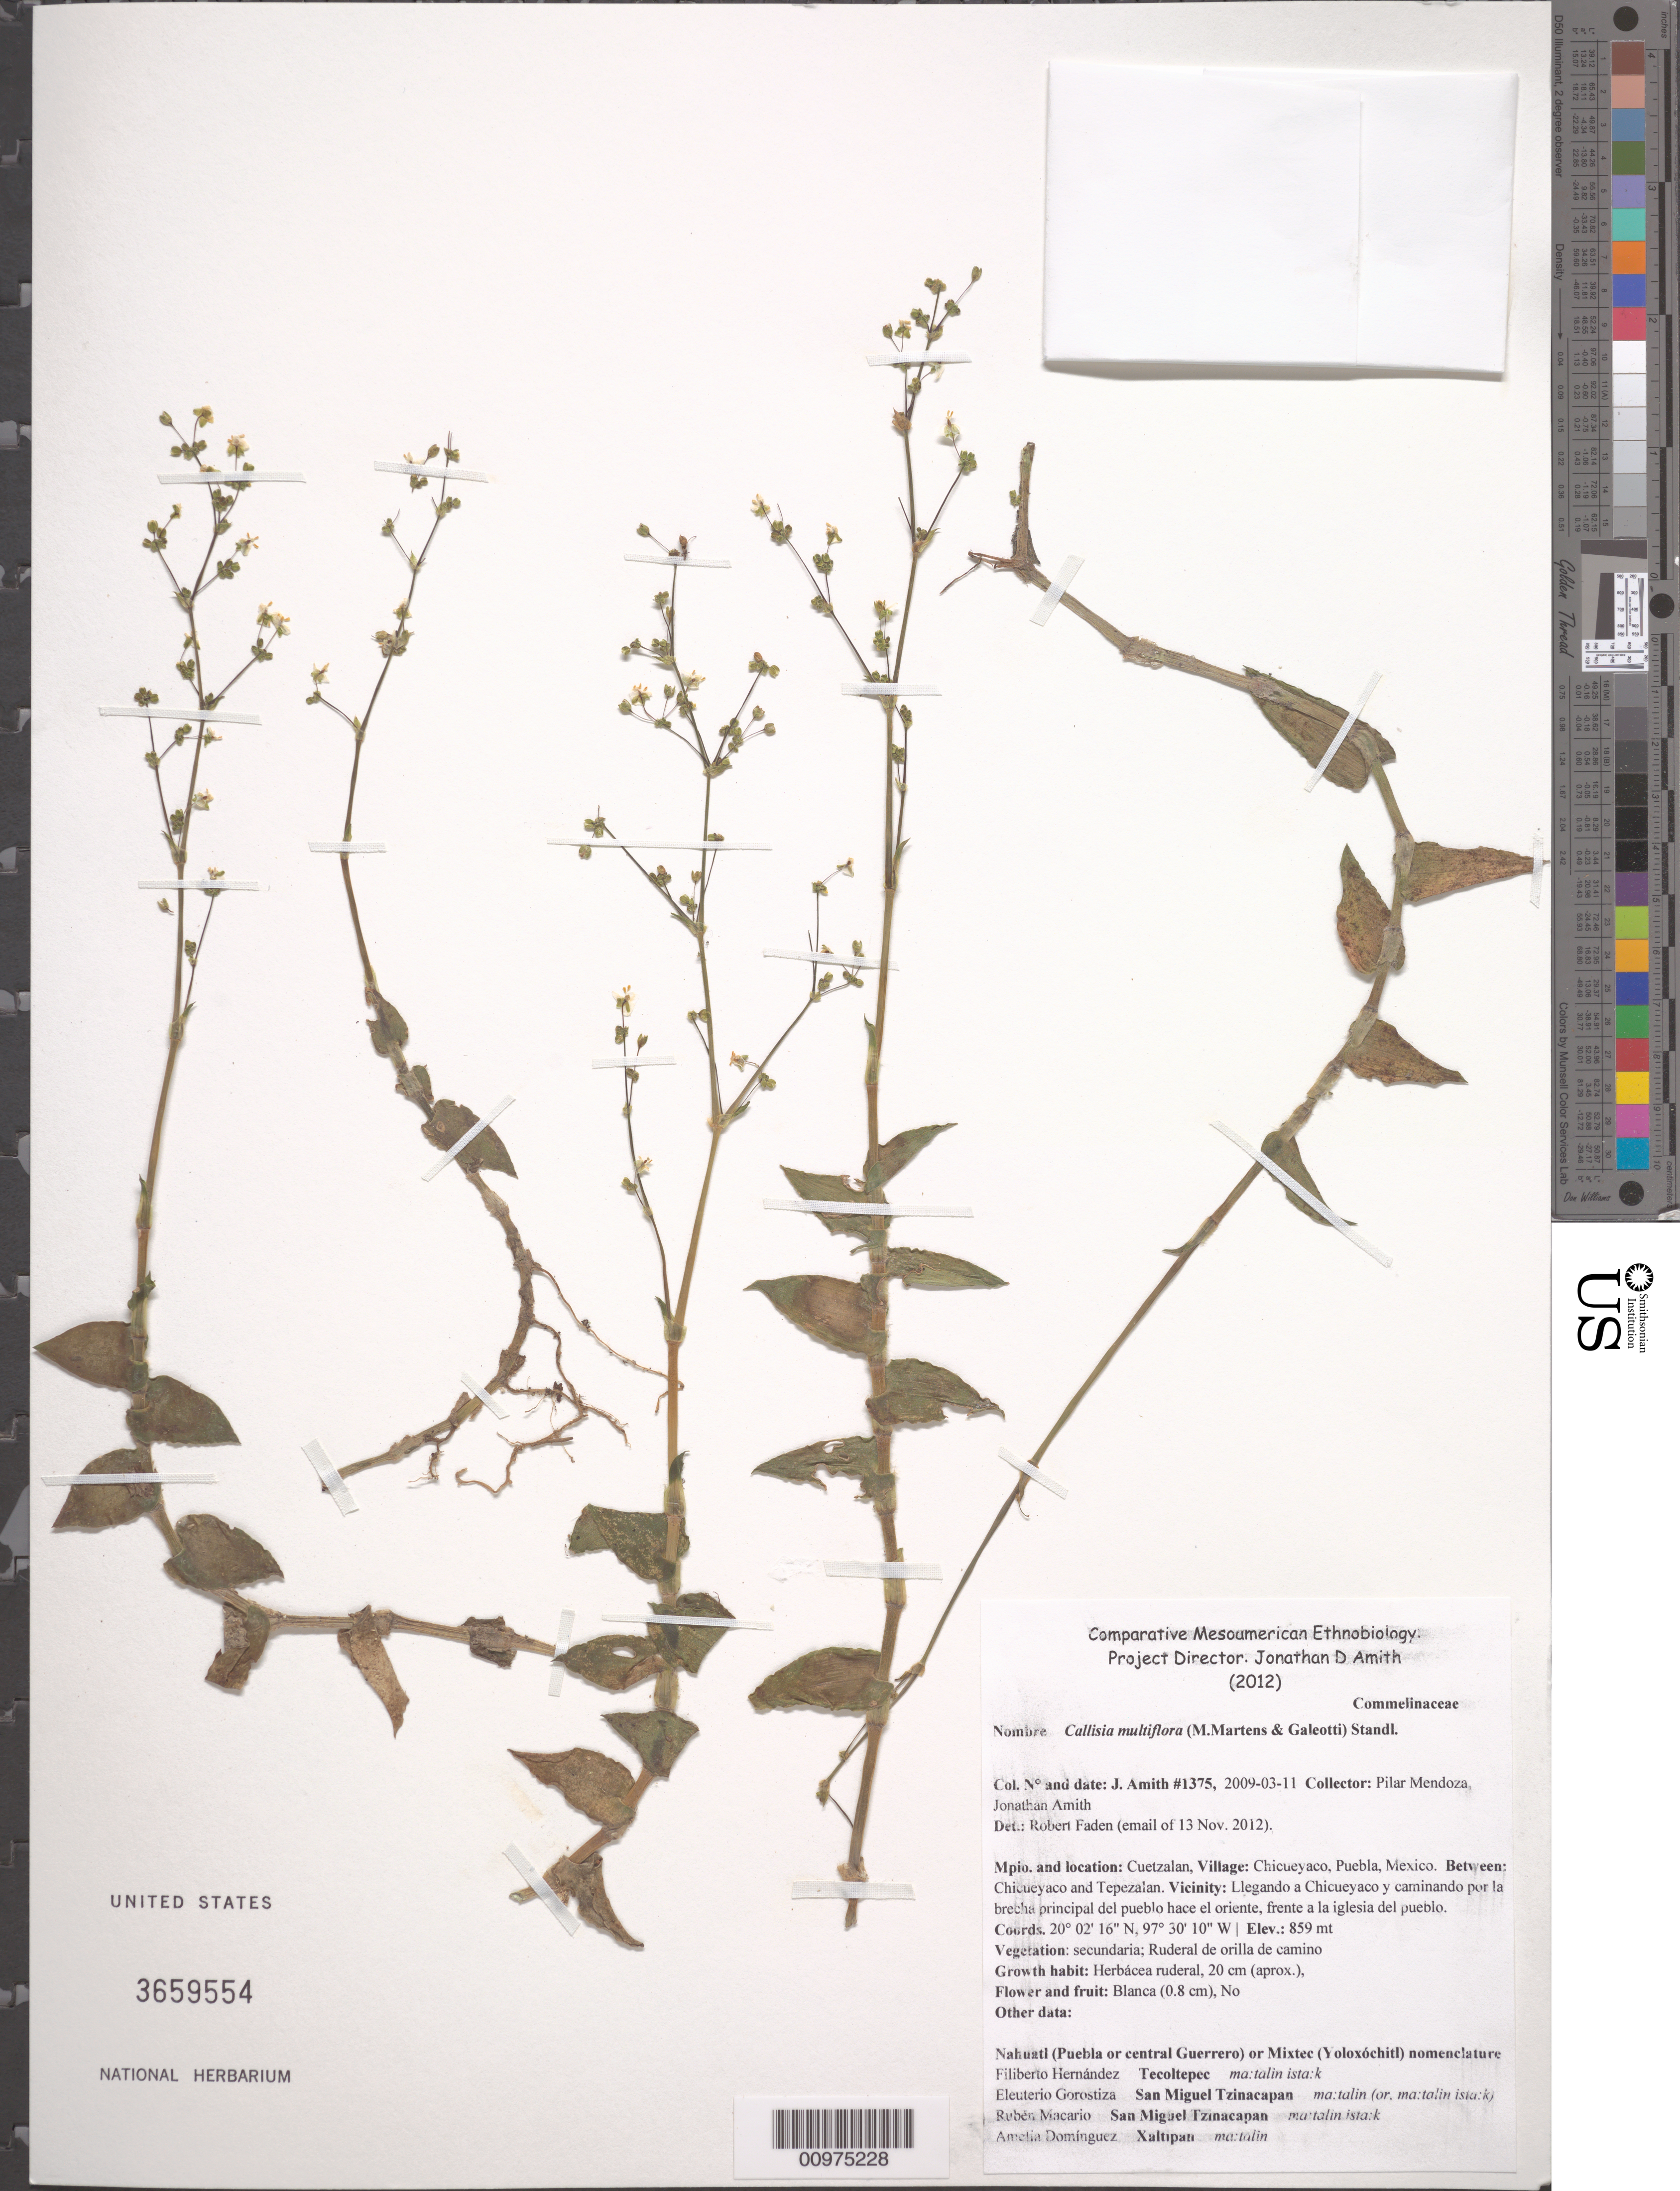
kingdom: Plantae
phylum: Tracheophyta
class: Liliopsida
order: Commelinales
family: Commelinaceae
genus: Callisia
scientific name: Callisia multiflora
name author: (M. Martens & Galeotti) Standl.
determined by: Faden, Robert B., (US), Smithsonian Institution - National Museum of Natural History (UNITED STATES)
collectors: J. D. Amith & P. Mendoza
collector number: Amith 1375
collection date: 2009-03-11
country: Mexico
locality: Cuetzalan, Village: Chicueyaco, Puebla, Mexico. Between: Chicueyaco9 and Tepezalan. Vicinity: Llegando a Chicueyaco y caminando por la breecha principal del pueblo hace el oriente, frente a la iglesia del pueblo.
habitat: secundaria; Ruderal de orilla de camino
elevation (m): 859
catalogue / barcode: US 3659554